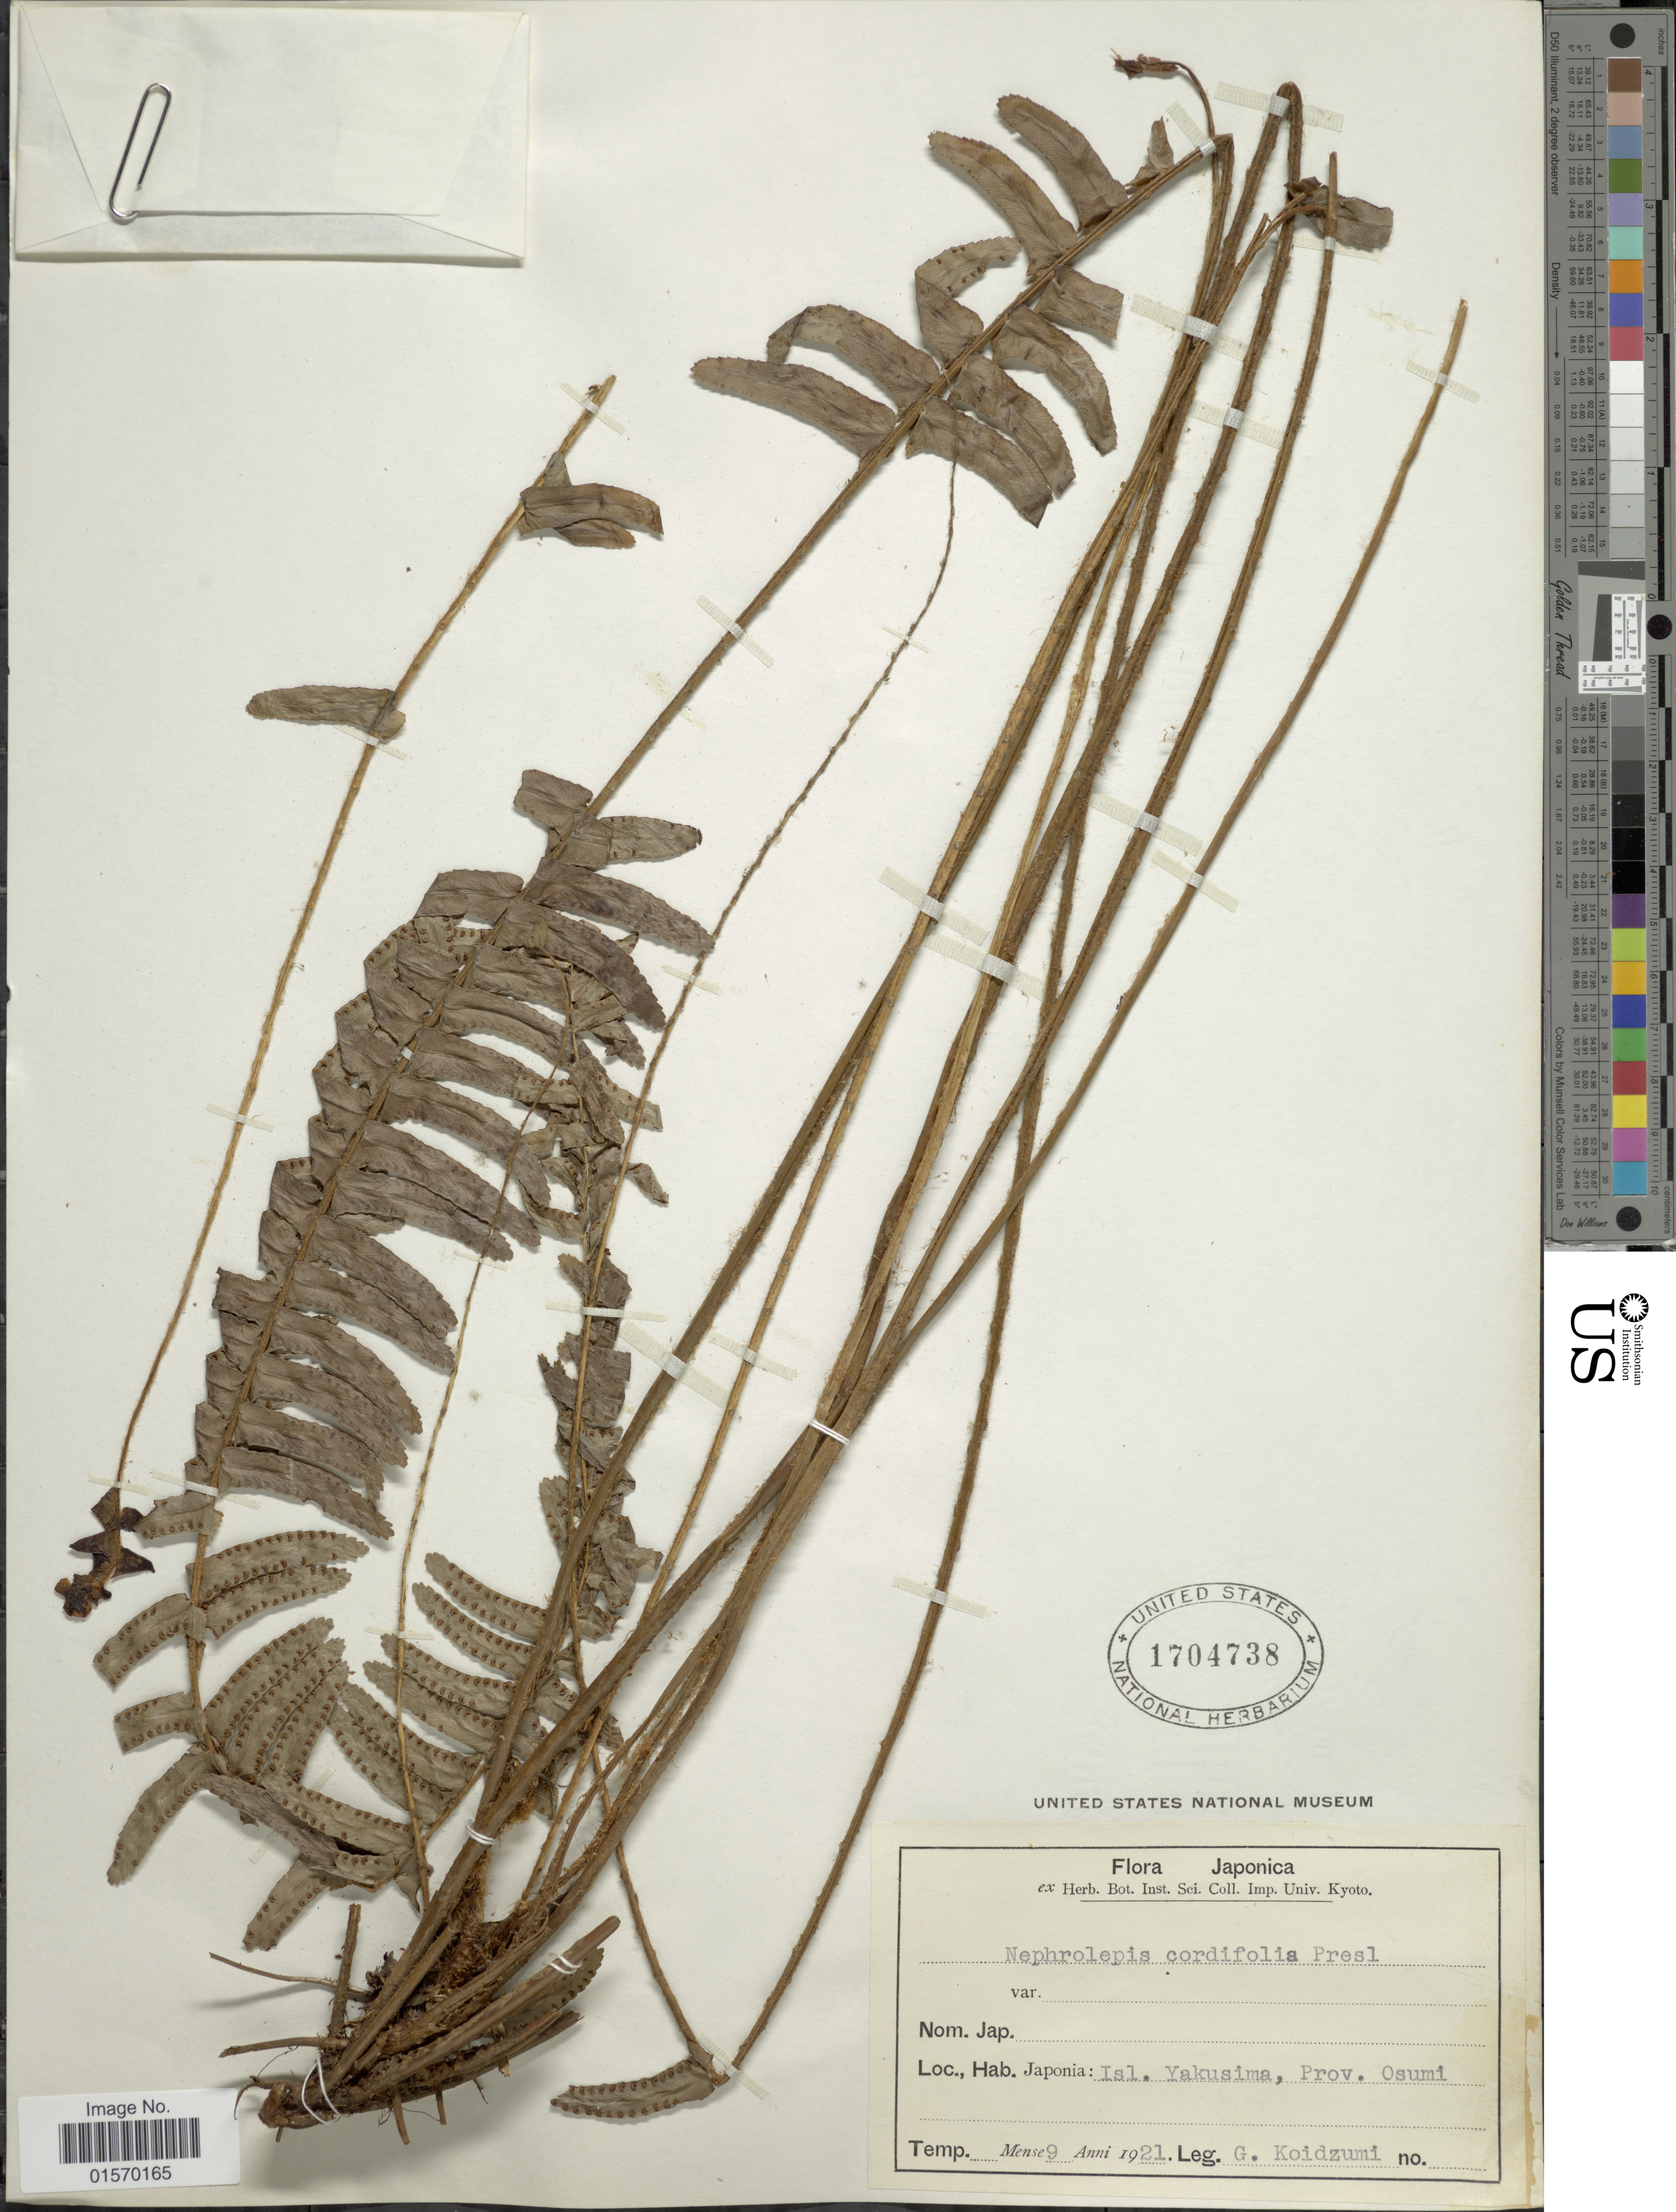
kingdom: Plantae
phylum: Tracheophyta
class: Polypodiopsida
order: Polypodiales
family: Nephrolepidaceae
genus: Nephrolepis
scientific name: Nephrolepis cordifolia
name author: (L.) C. Presl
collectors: G. Koidzumi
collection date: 1921-09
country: Japan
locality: Isl. Yakusima, Prov. Osumi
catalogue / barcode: US 1704738